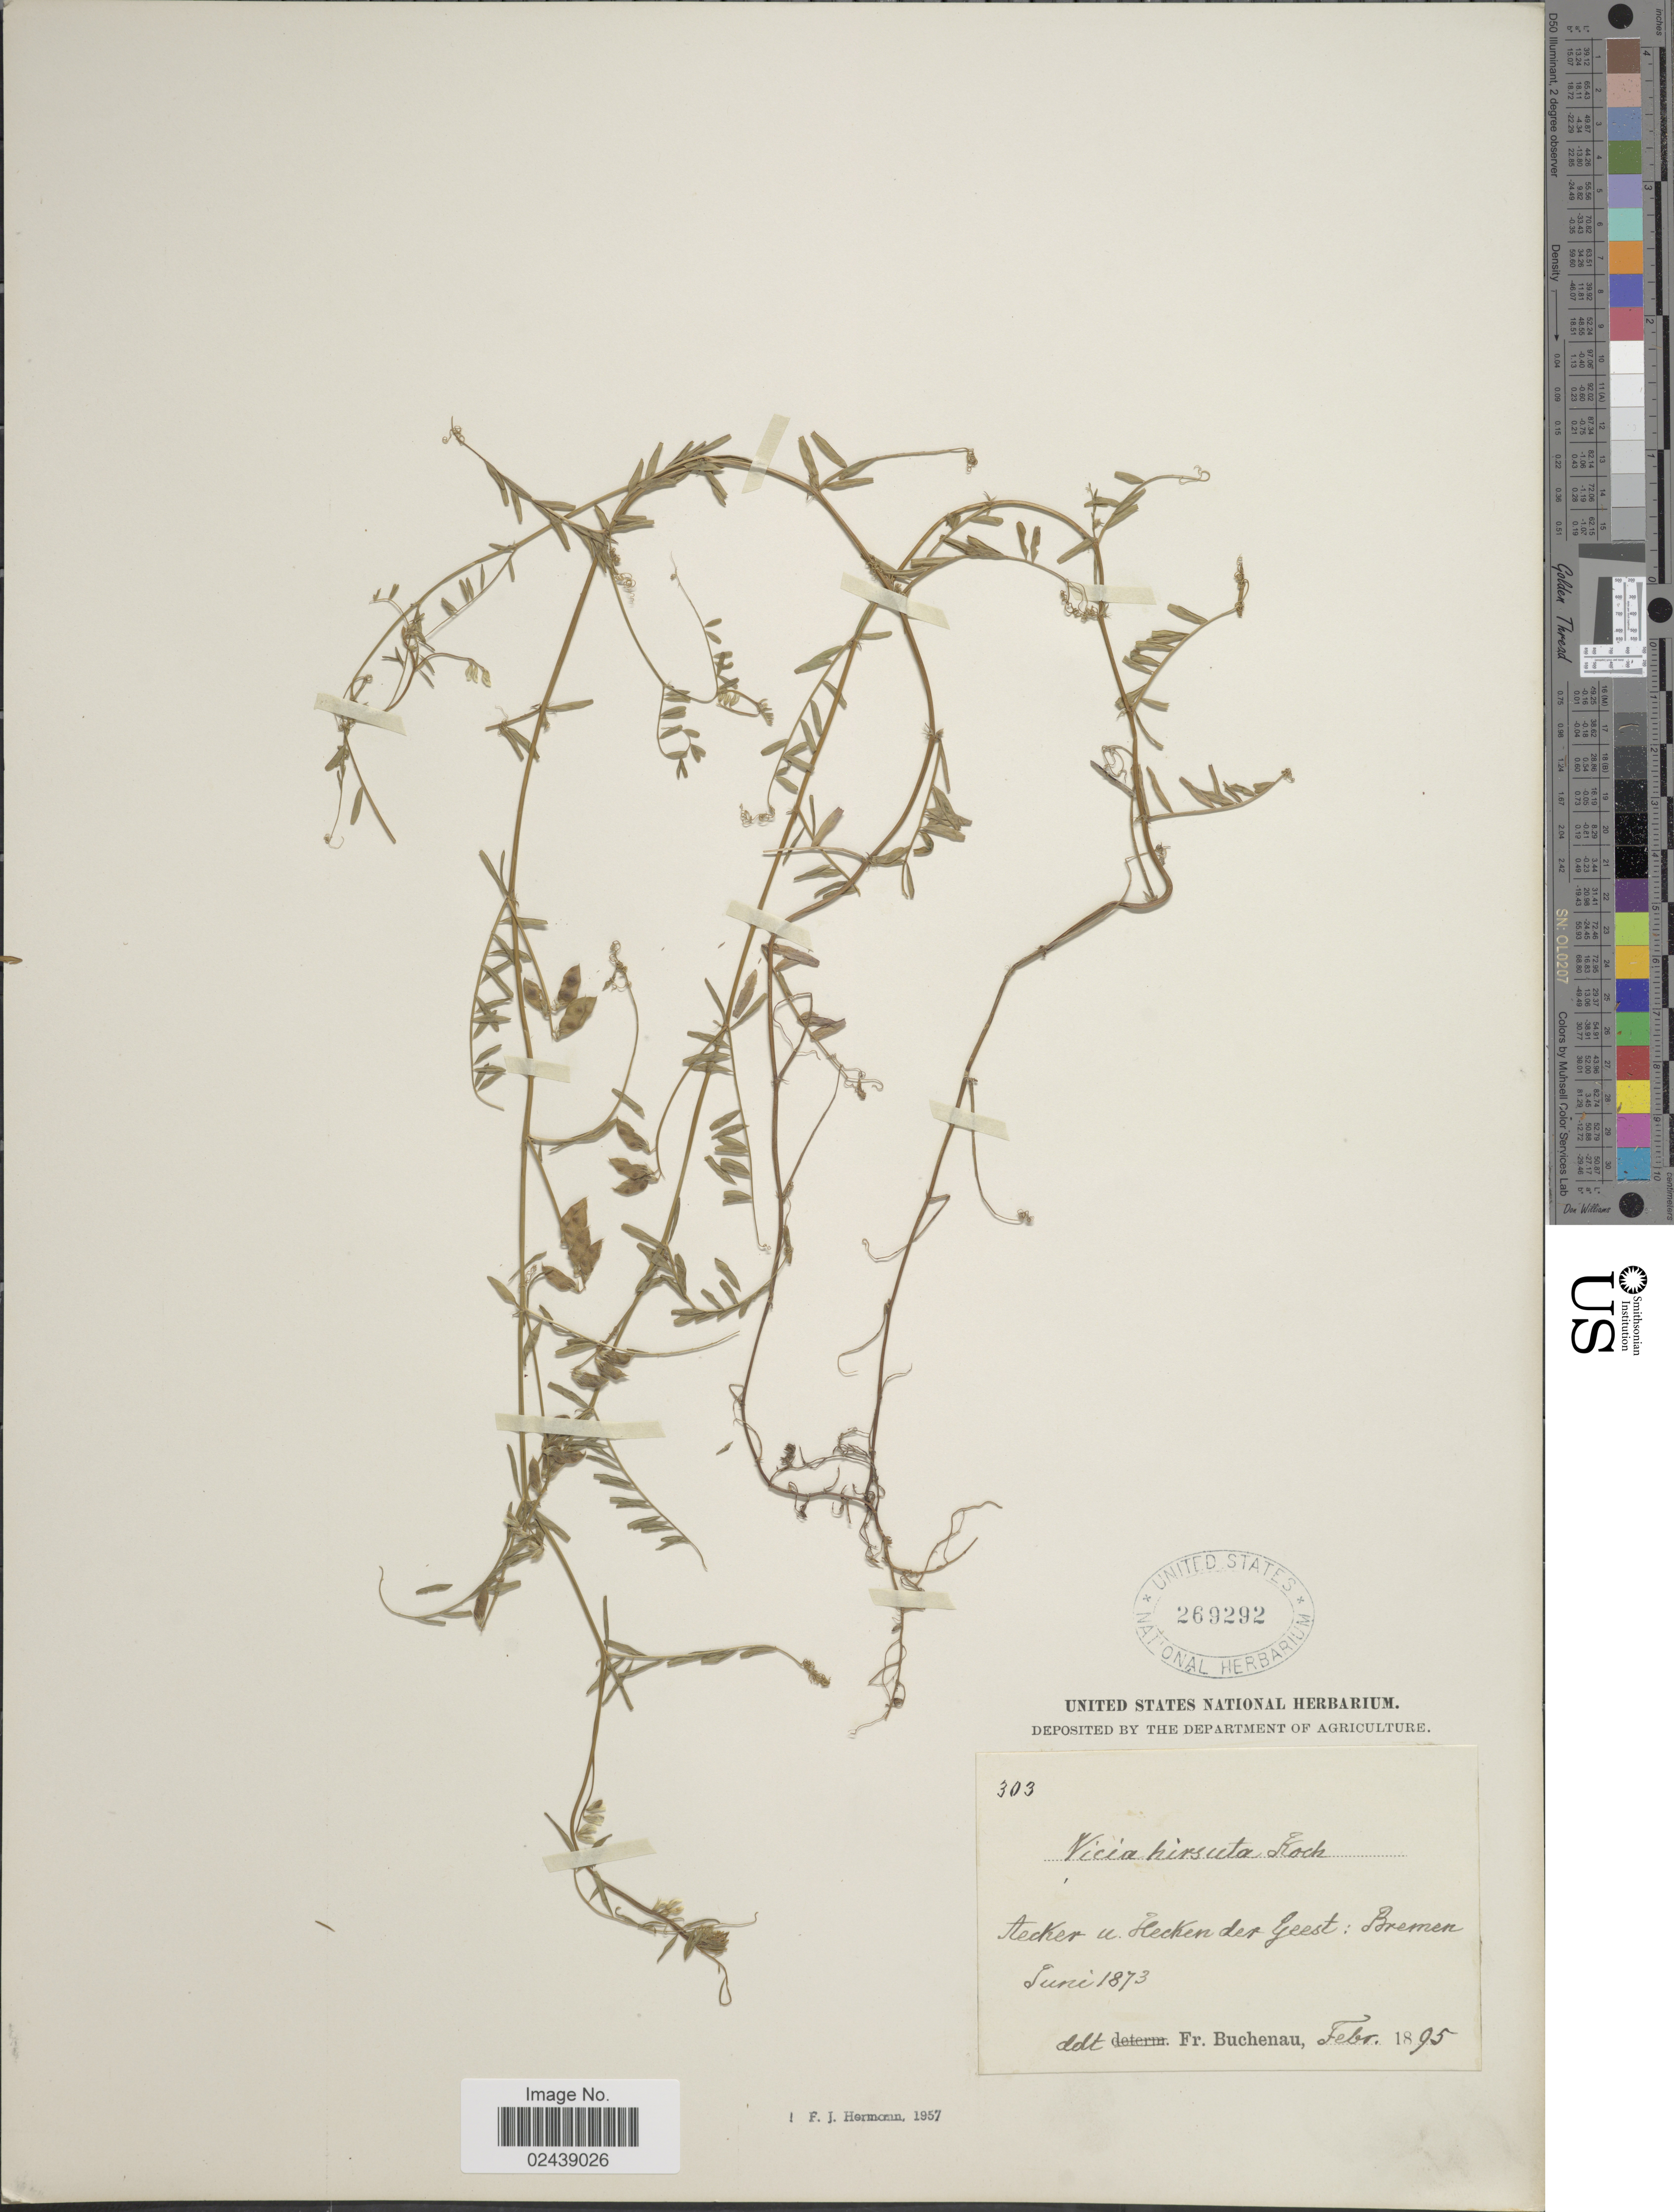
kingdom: Plantae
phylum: Tracheophyta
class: Magnoliopsida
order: Fabales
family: Fabaceae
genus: Vicia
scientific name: Vicia hirsuta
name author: (L.) A. Gray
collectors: ex herb. United States National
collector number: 303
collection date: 1873-06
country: Germany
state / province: Bremen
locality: Aecker u Hecken der Geest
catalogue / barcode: US 269292